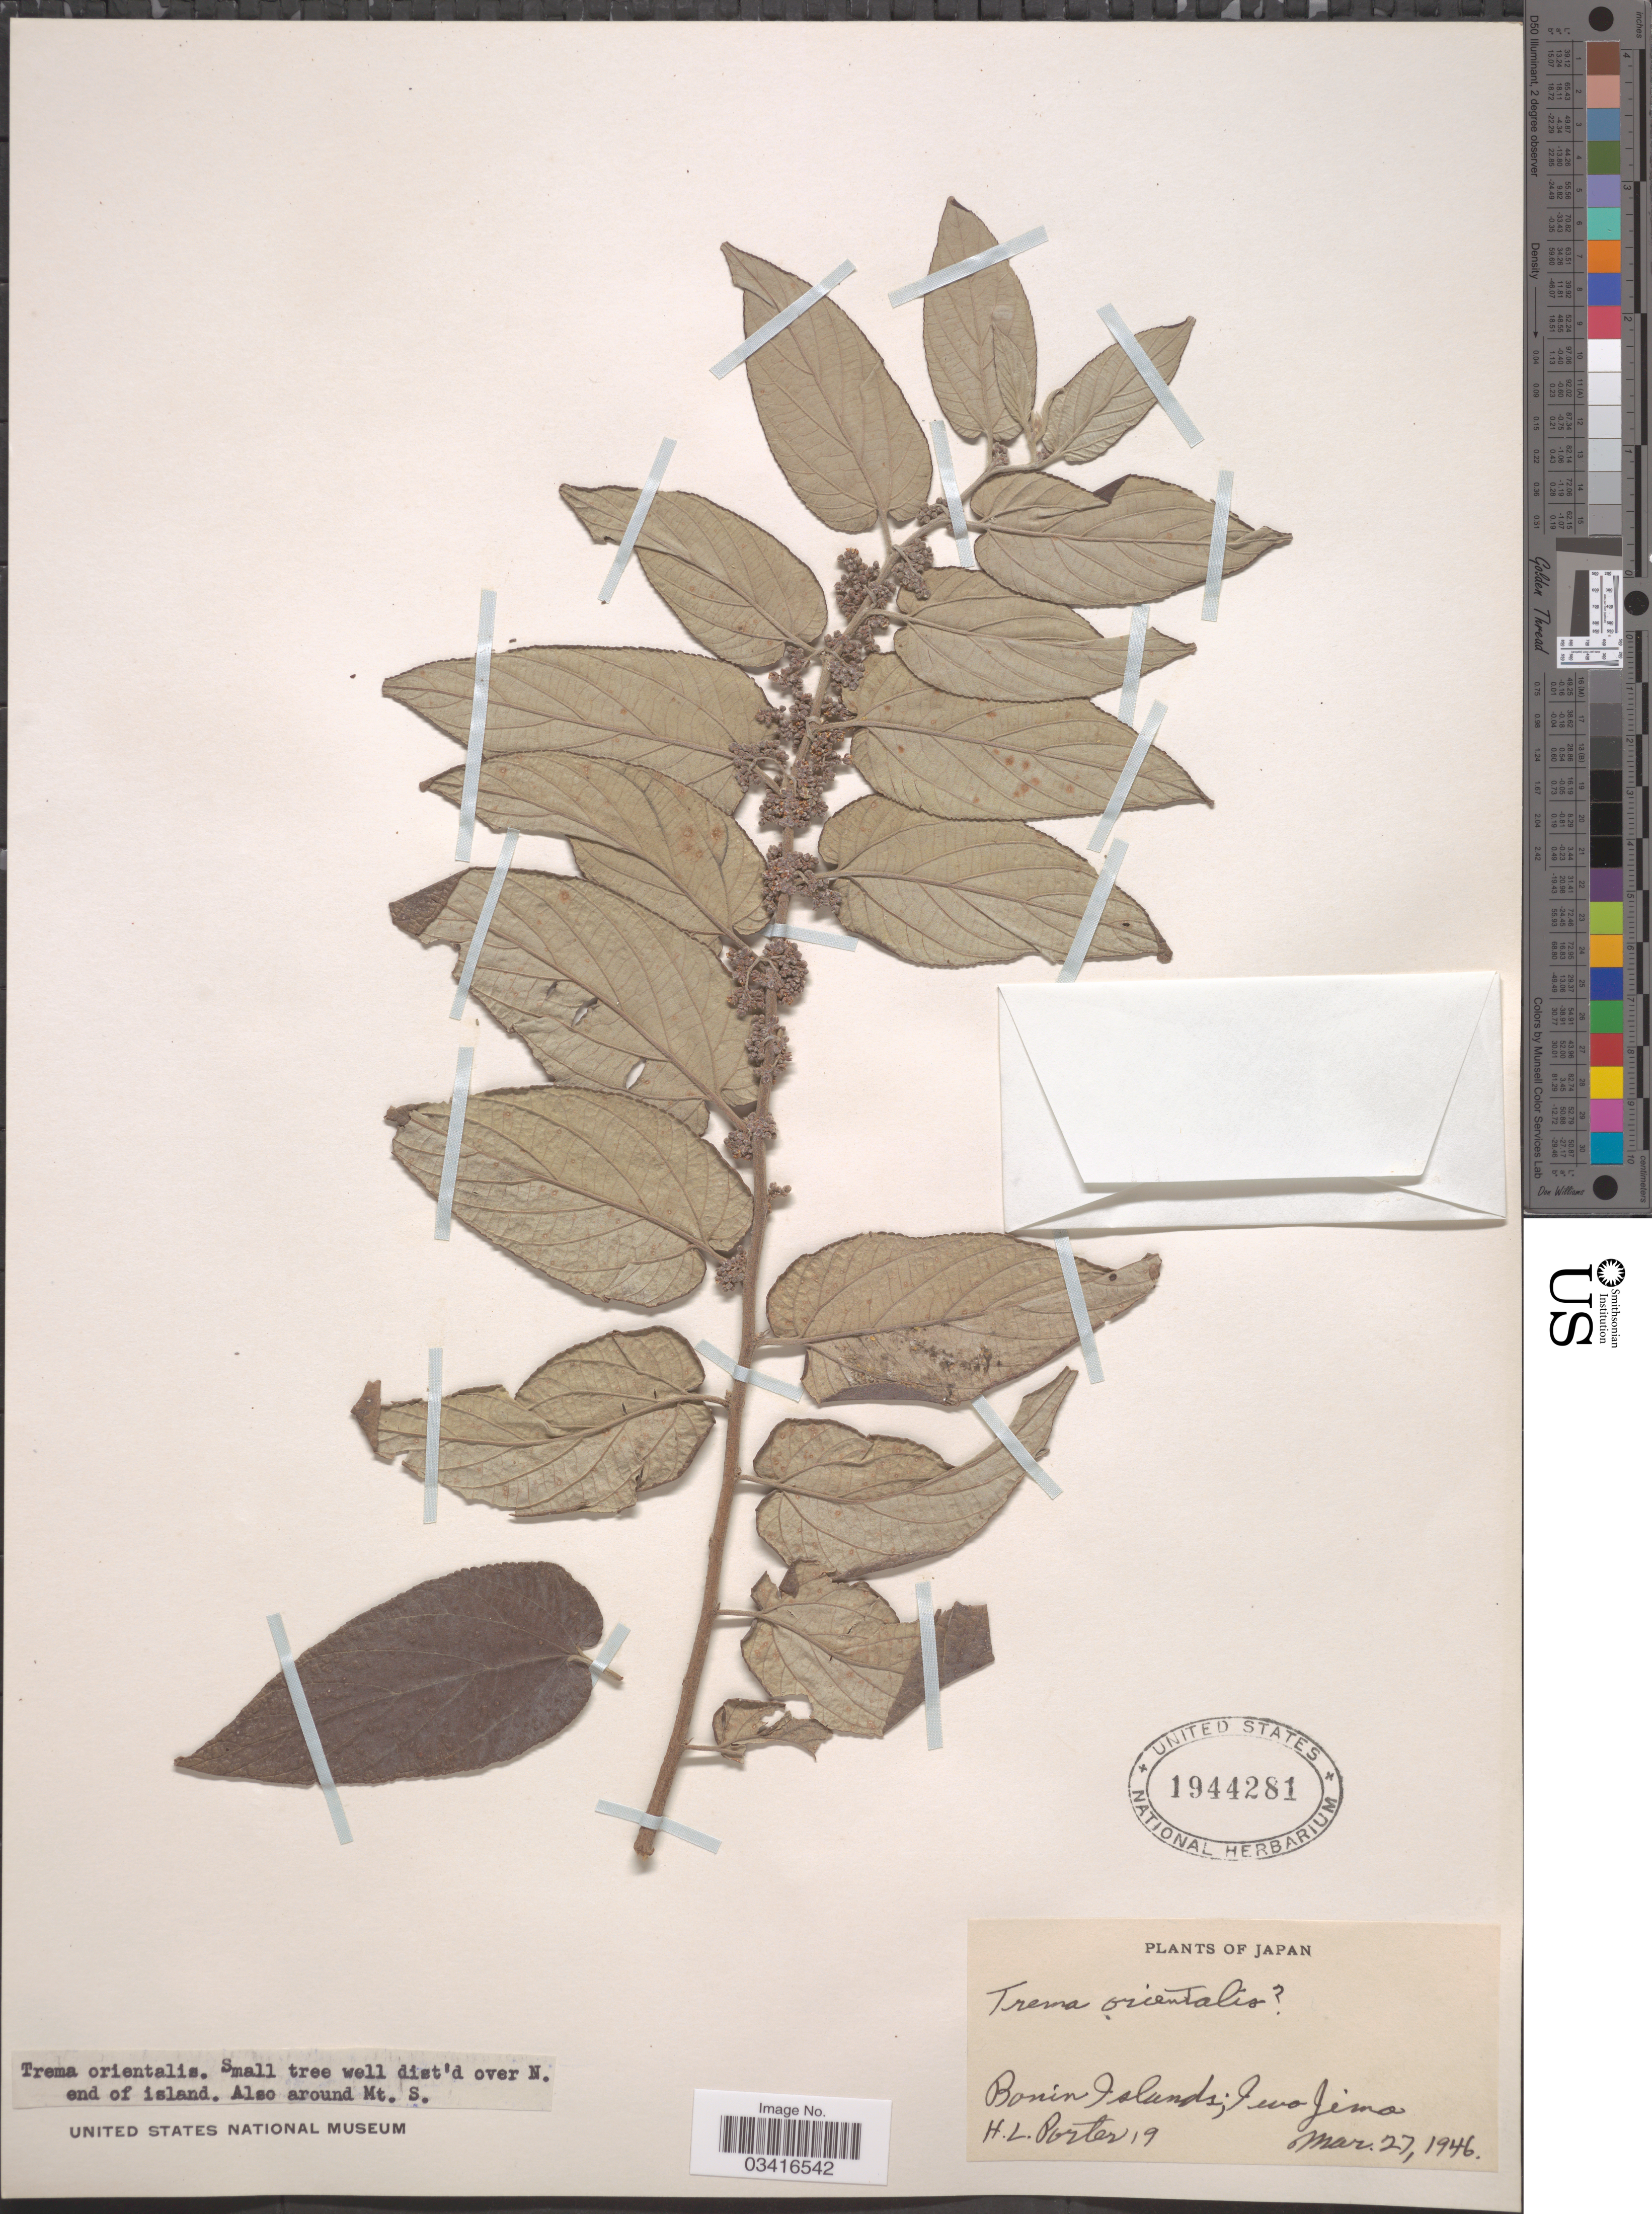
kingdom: Plantae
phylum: Tracheophyta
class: Magnoliopsida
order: Rosales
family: Cannabaceae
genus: Trema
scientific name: Trema orientale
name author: (L.) Blume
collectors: H. L. Porter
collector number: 19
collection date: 1946-03-27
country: Japan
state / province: Tokyo, Federal City of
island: Bonin Islands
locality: Bonin Islands; Iwo Jima. Over N. end of island. Also around Mt. S.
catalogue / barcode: US 1944281